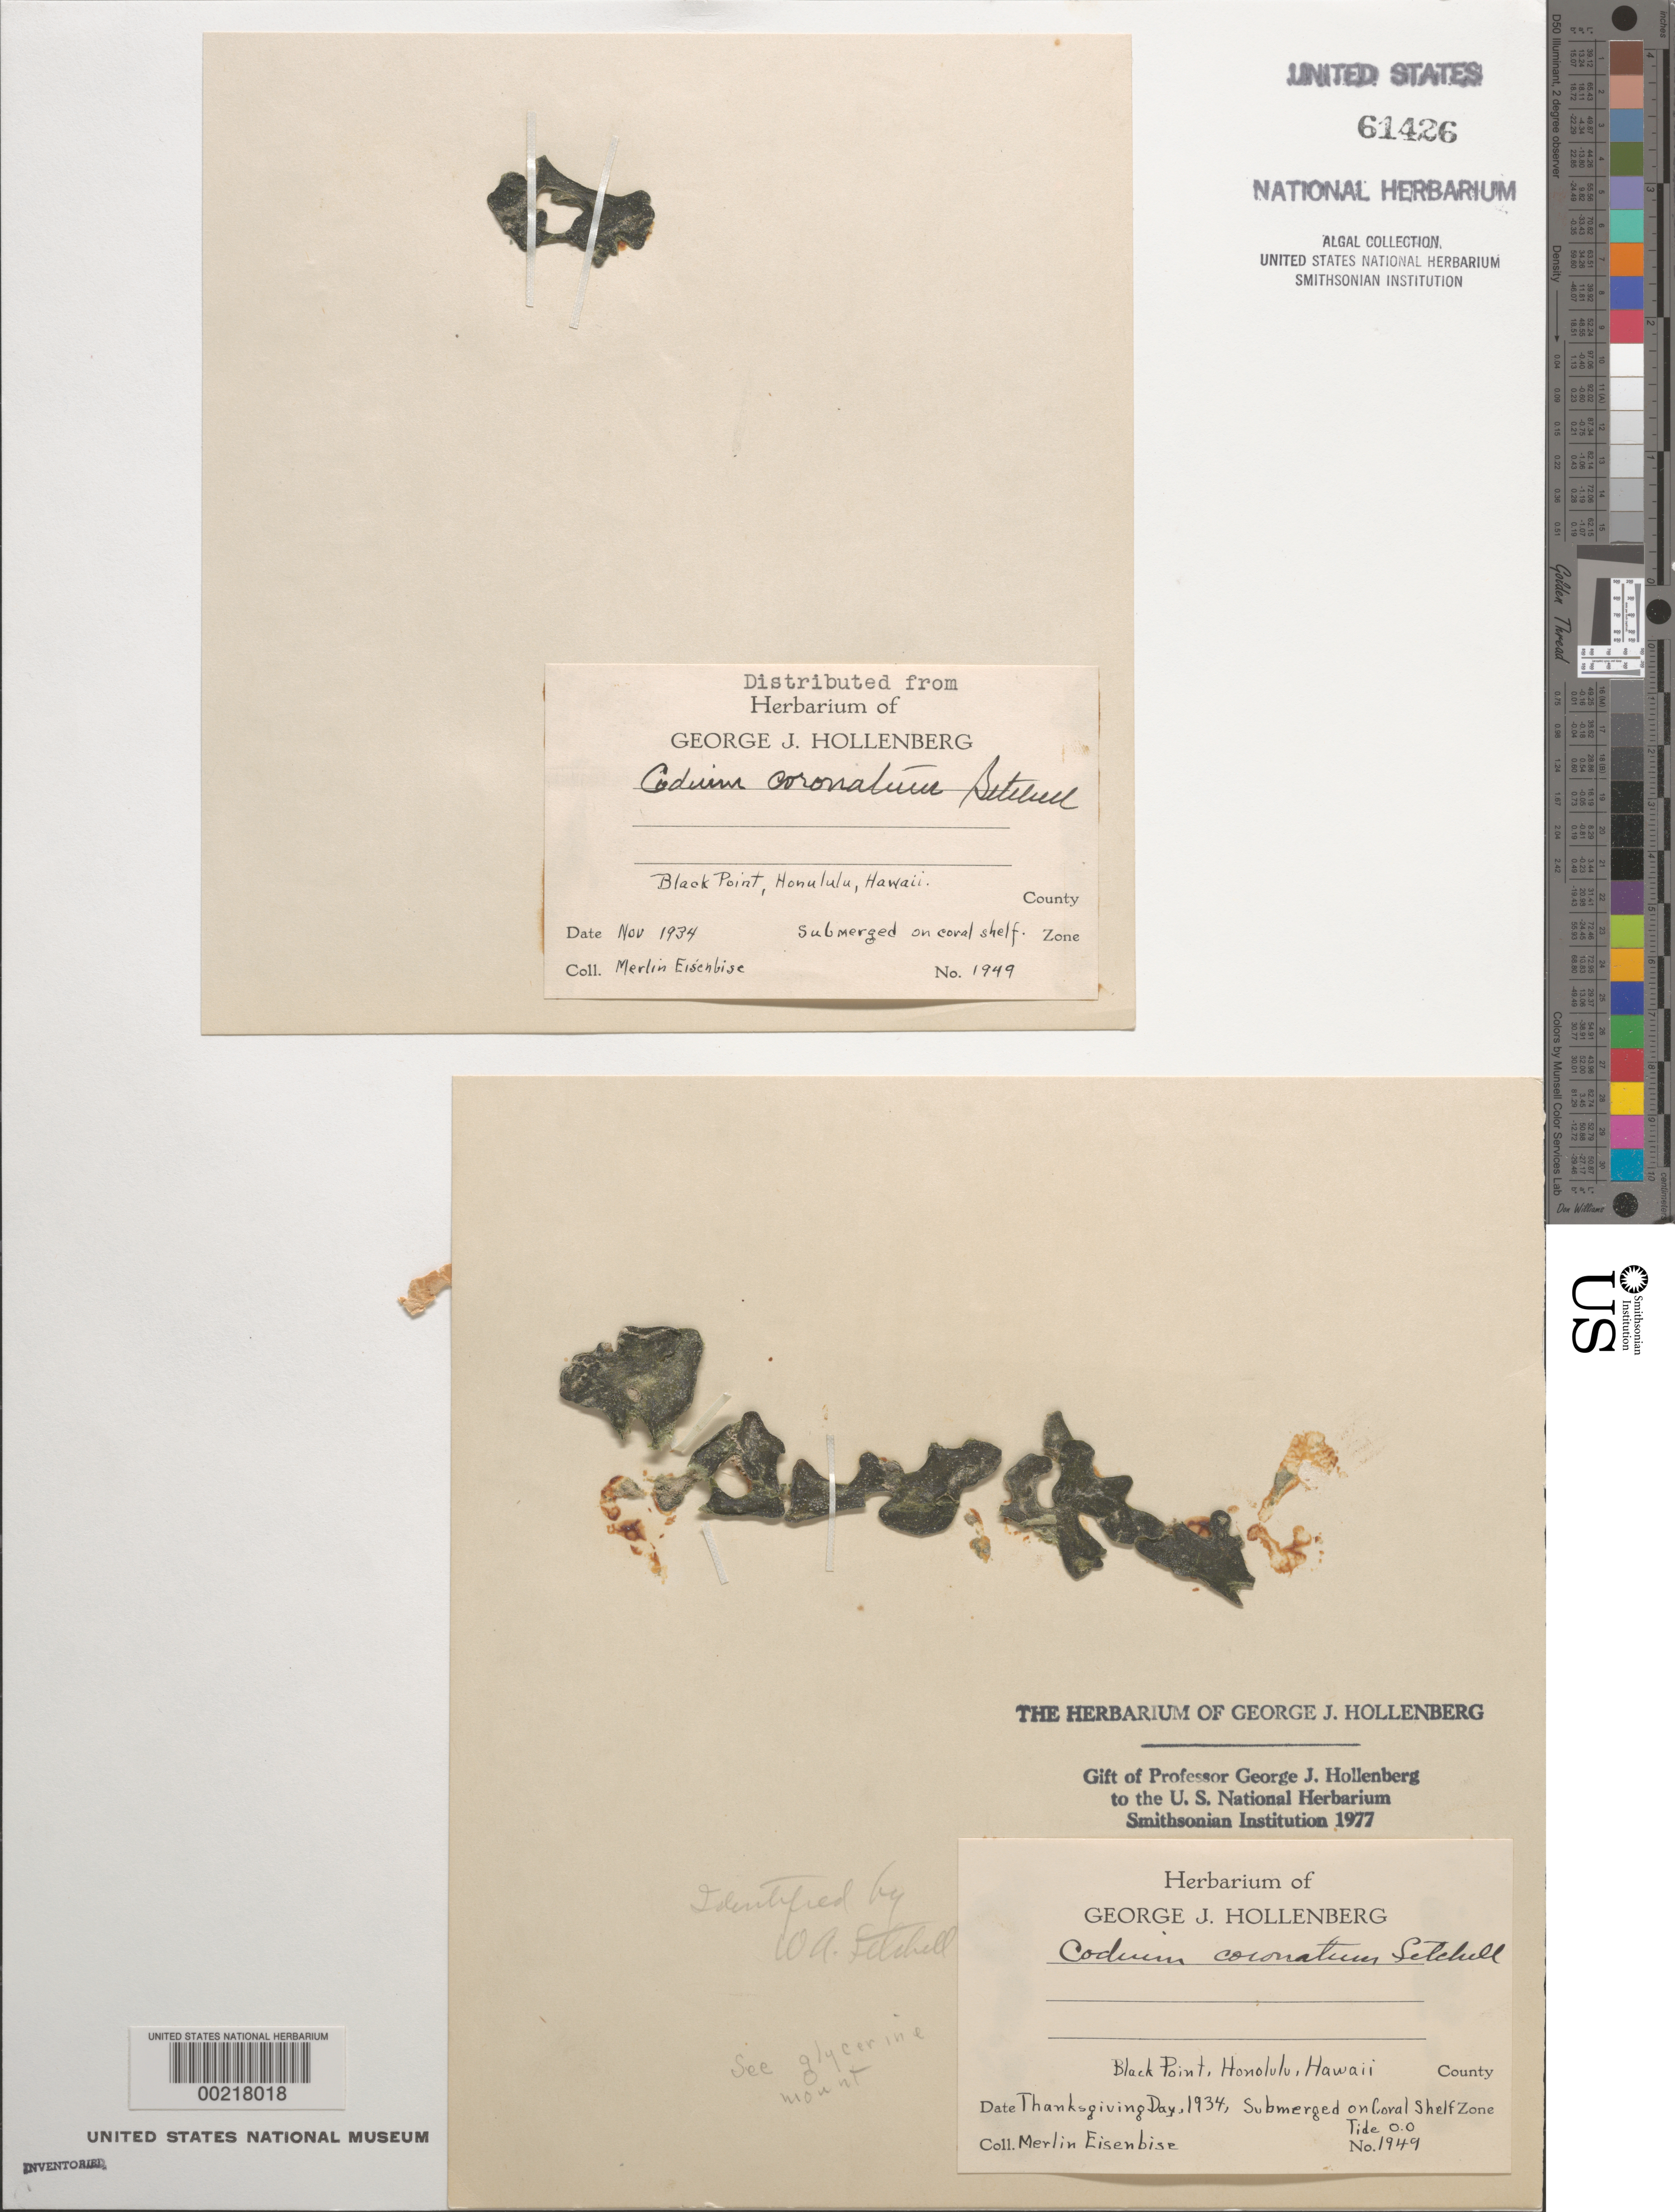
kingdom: Plantae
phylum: Chlorophyta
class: Ulvophyceae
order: Bryopsidales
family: Codiaceae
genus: Codium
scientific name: Codium arabicum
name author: Kütz.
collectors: M. Eisenbise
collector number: GJH 1949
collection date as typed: Nov 1934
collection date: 1934-11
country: United States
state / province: Hawaii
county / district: Honolulu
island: Oahu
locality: Black Point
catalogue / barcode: US 61426